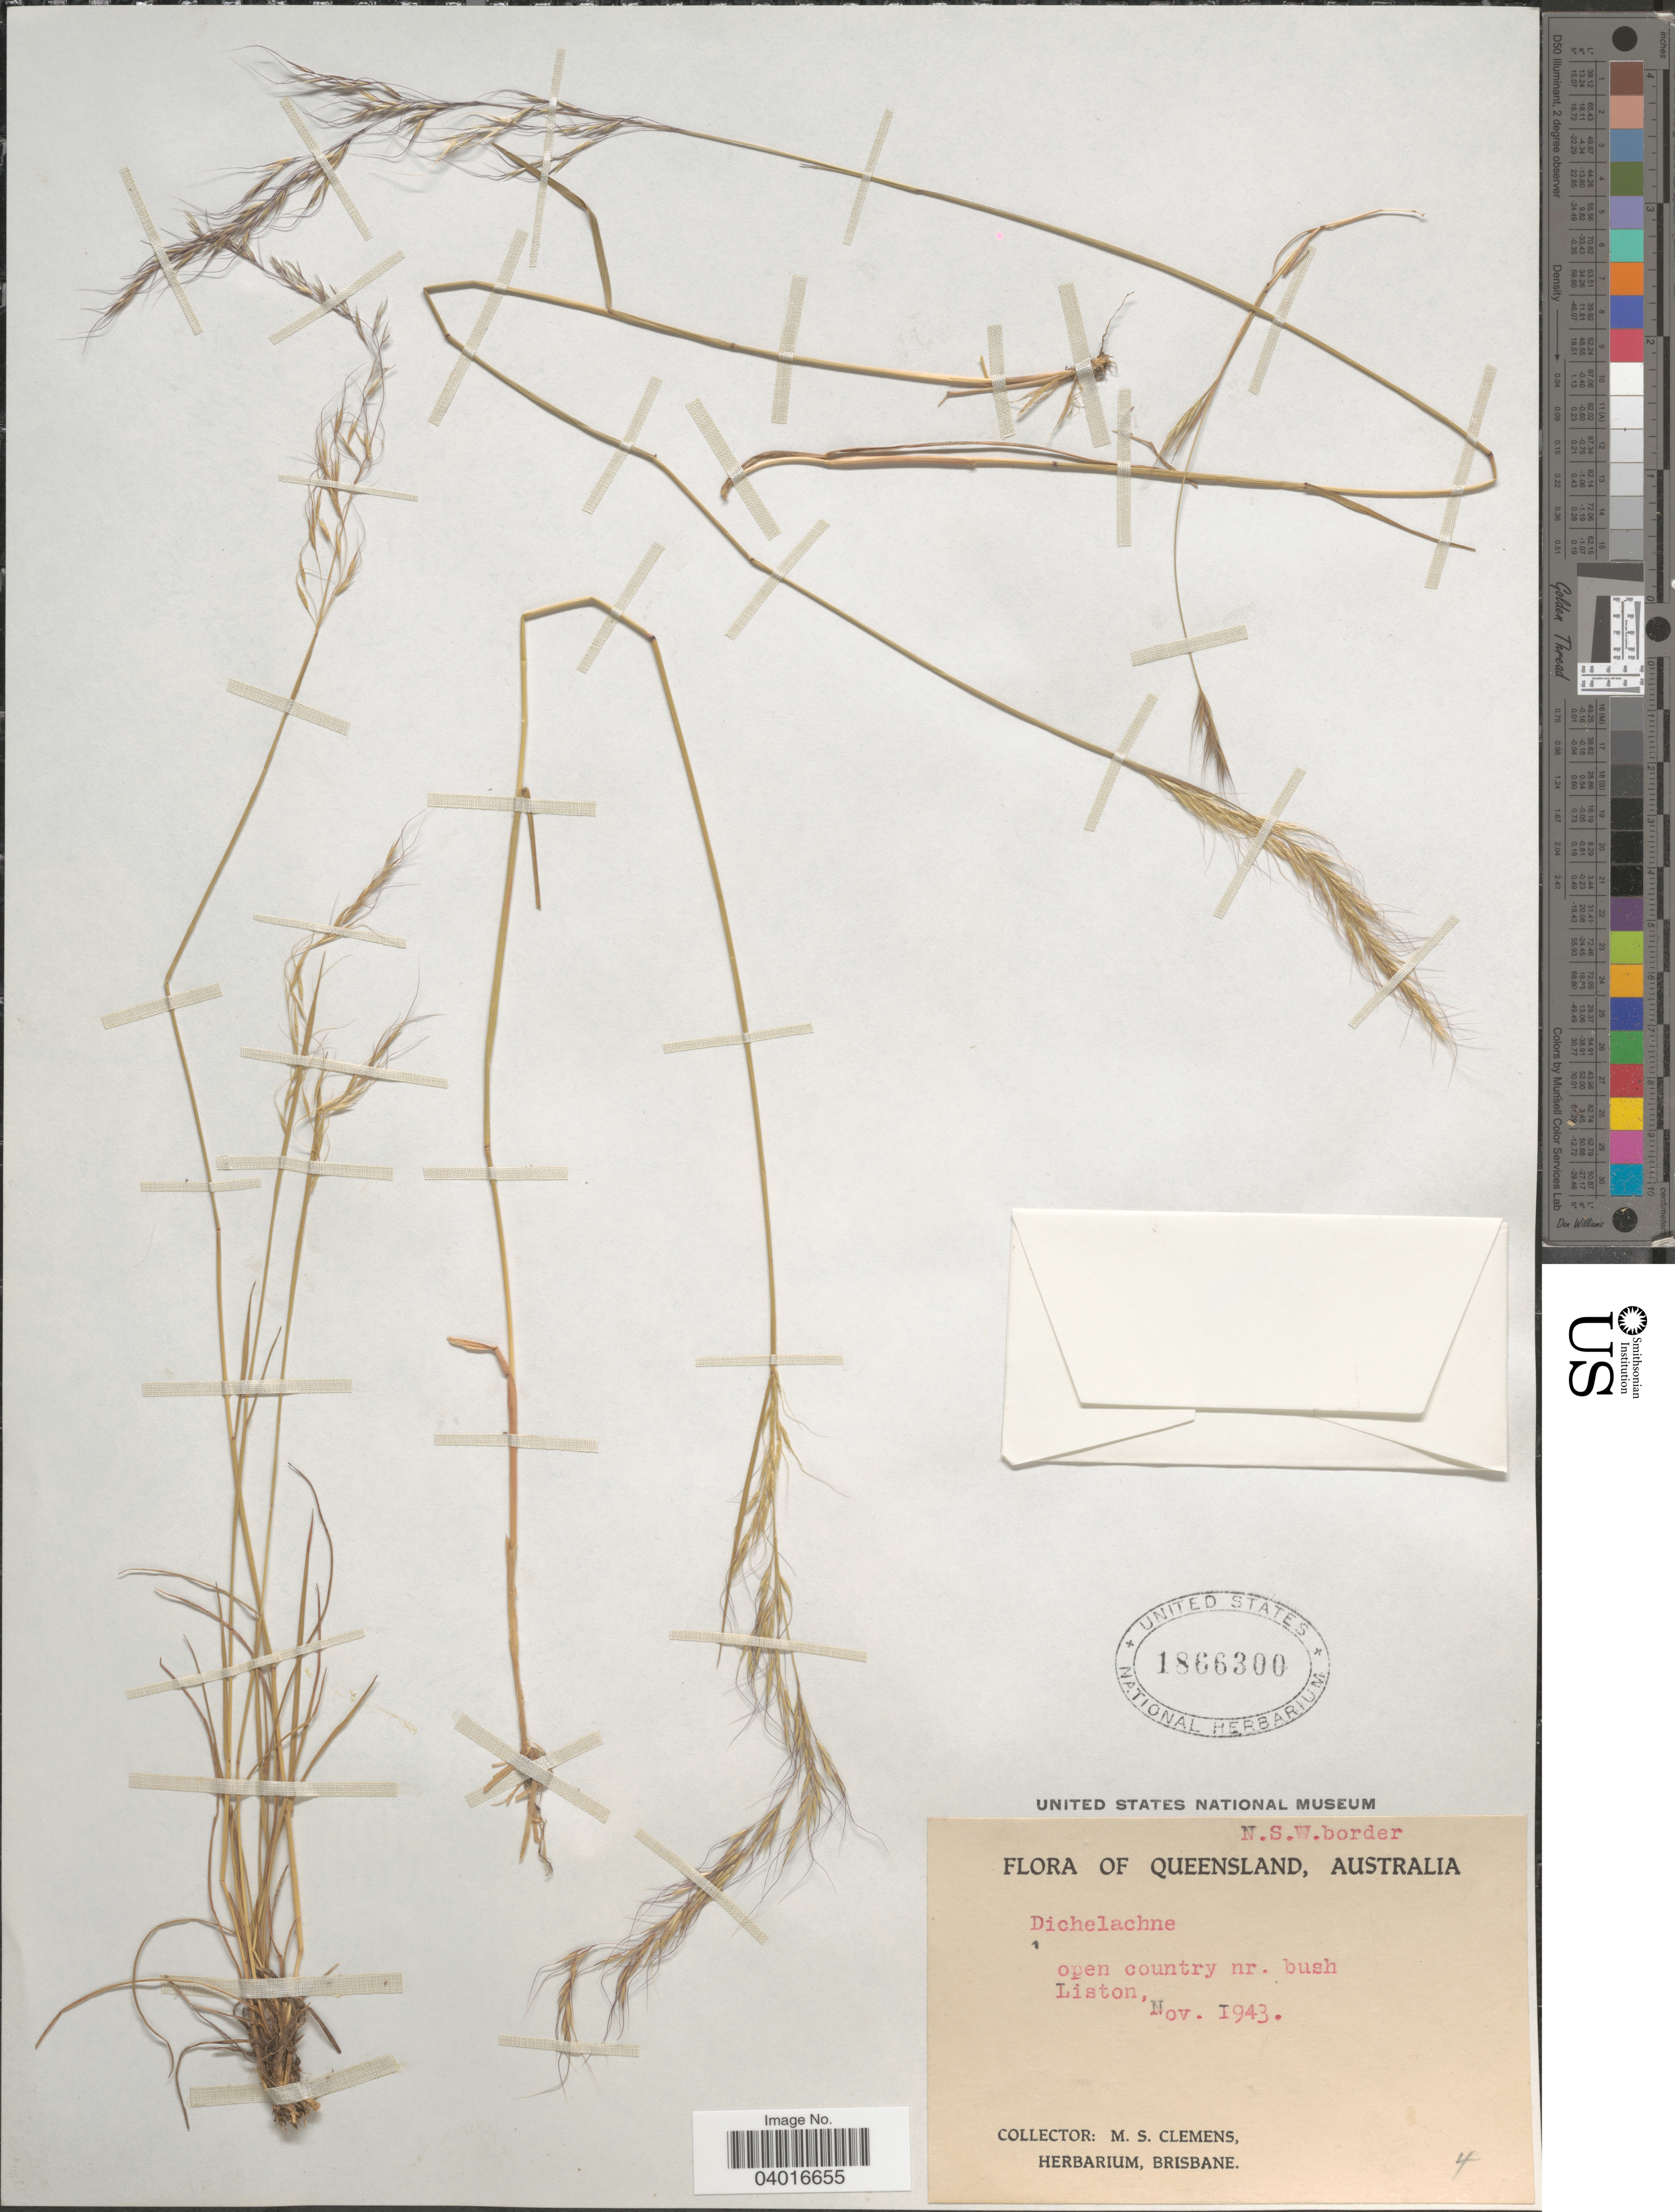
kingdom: Plantae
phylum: Tracheophyta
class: Liliopsida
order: Poales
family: Poaceae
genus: Dichelachne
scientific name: Dichelachne sp.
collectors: M. S. Clemens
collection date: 1943-11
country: Australia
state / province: New South Wales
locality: N.S.W. border. Open country nr bush Liston.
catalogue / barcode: US 1866300